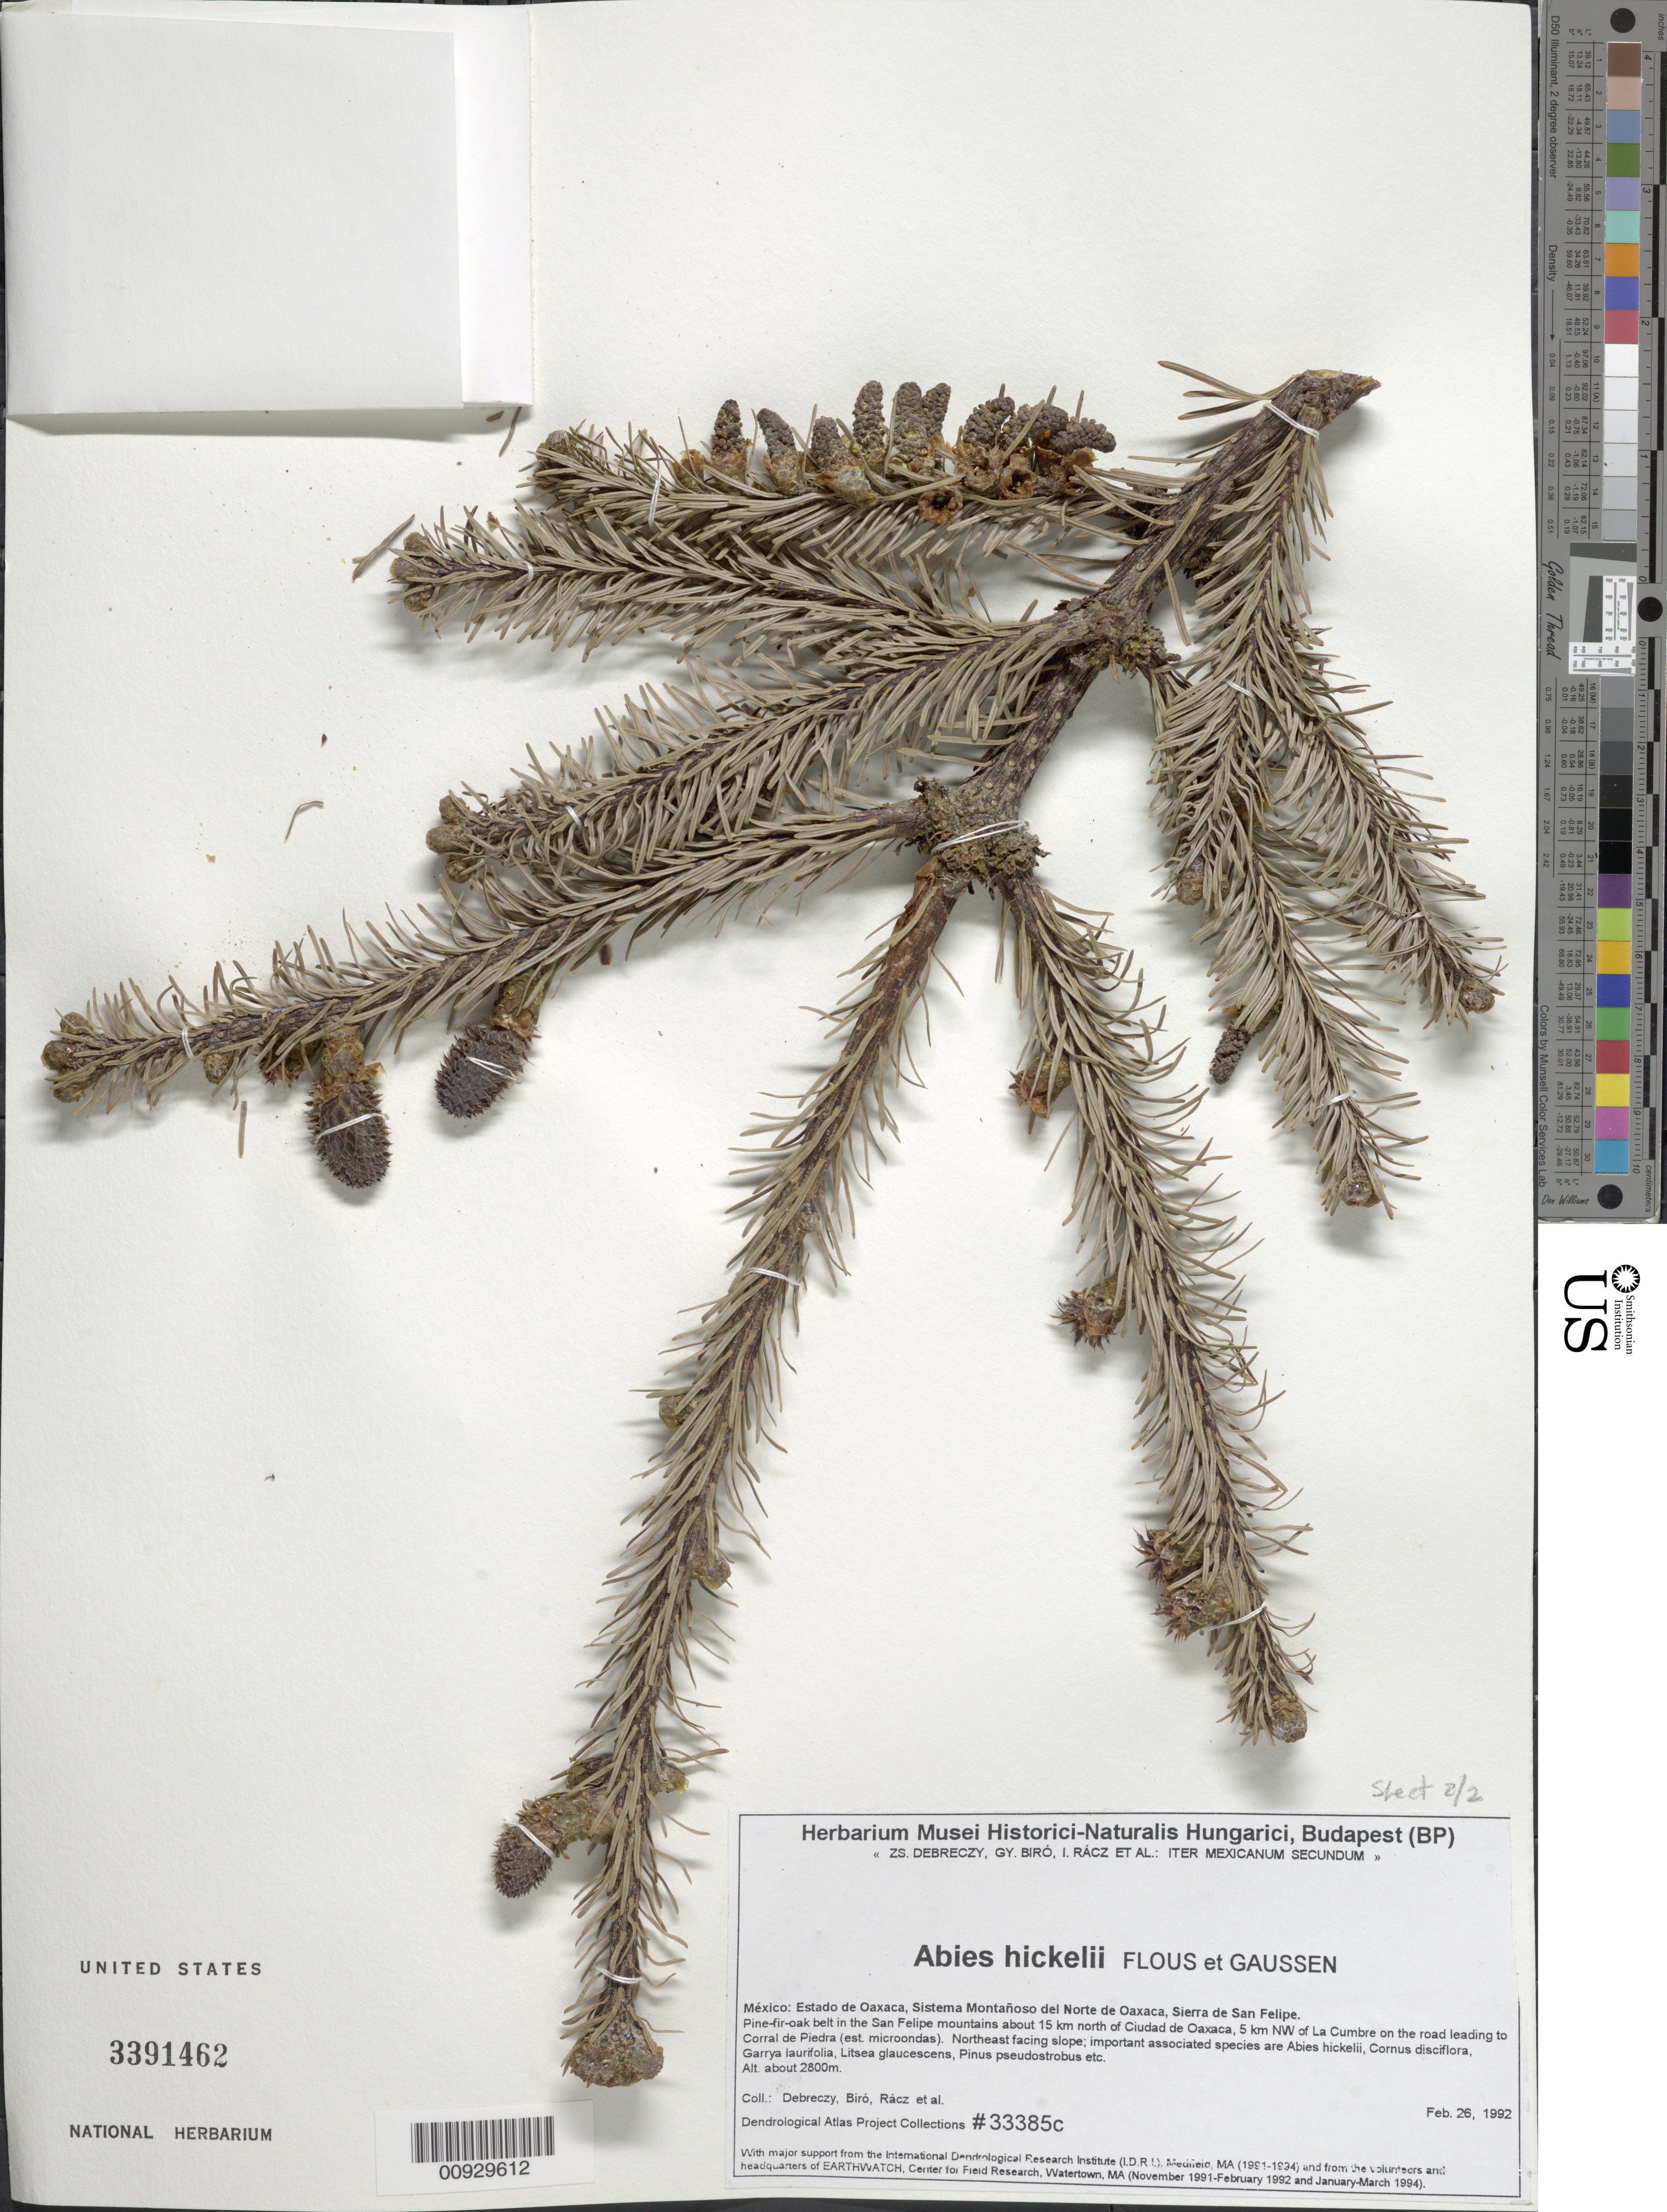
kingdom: Plantae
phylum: Tracheophyta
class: Pinopsida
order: Pinales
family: Pinaceae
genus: Abies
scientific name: Abies hickelii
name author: Flous & Gaussen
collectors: Z. Debreczy, G. Biro, I. Rácz & et al.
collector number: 33385 c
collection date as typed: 26 Feb 1992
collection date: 1992-02-26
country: Mexico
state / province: Oaxaca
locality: San Felipe mountains about 15 km north of Ciudad de Oaxaca, 5 km. NW of La Cumbre on the road leading to Corral de Piedra (est. microondas). Sistema Montañoso del Norte de Oaxaca, Sierra San Felipe.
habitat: Pine-fir-oak belt. Northeast facing slope; important associated species are Abies hickelii, Cornus disciflora, Garrya laurifolia, Litsea glaucescens, Pinus pseudostrobus, etc.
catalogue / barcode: US 3391462